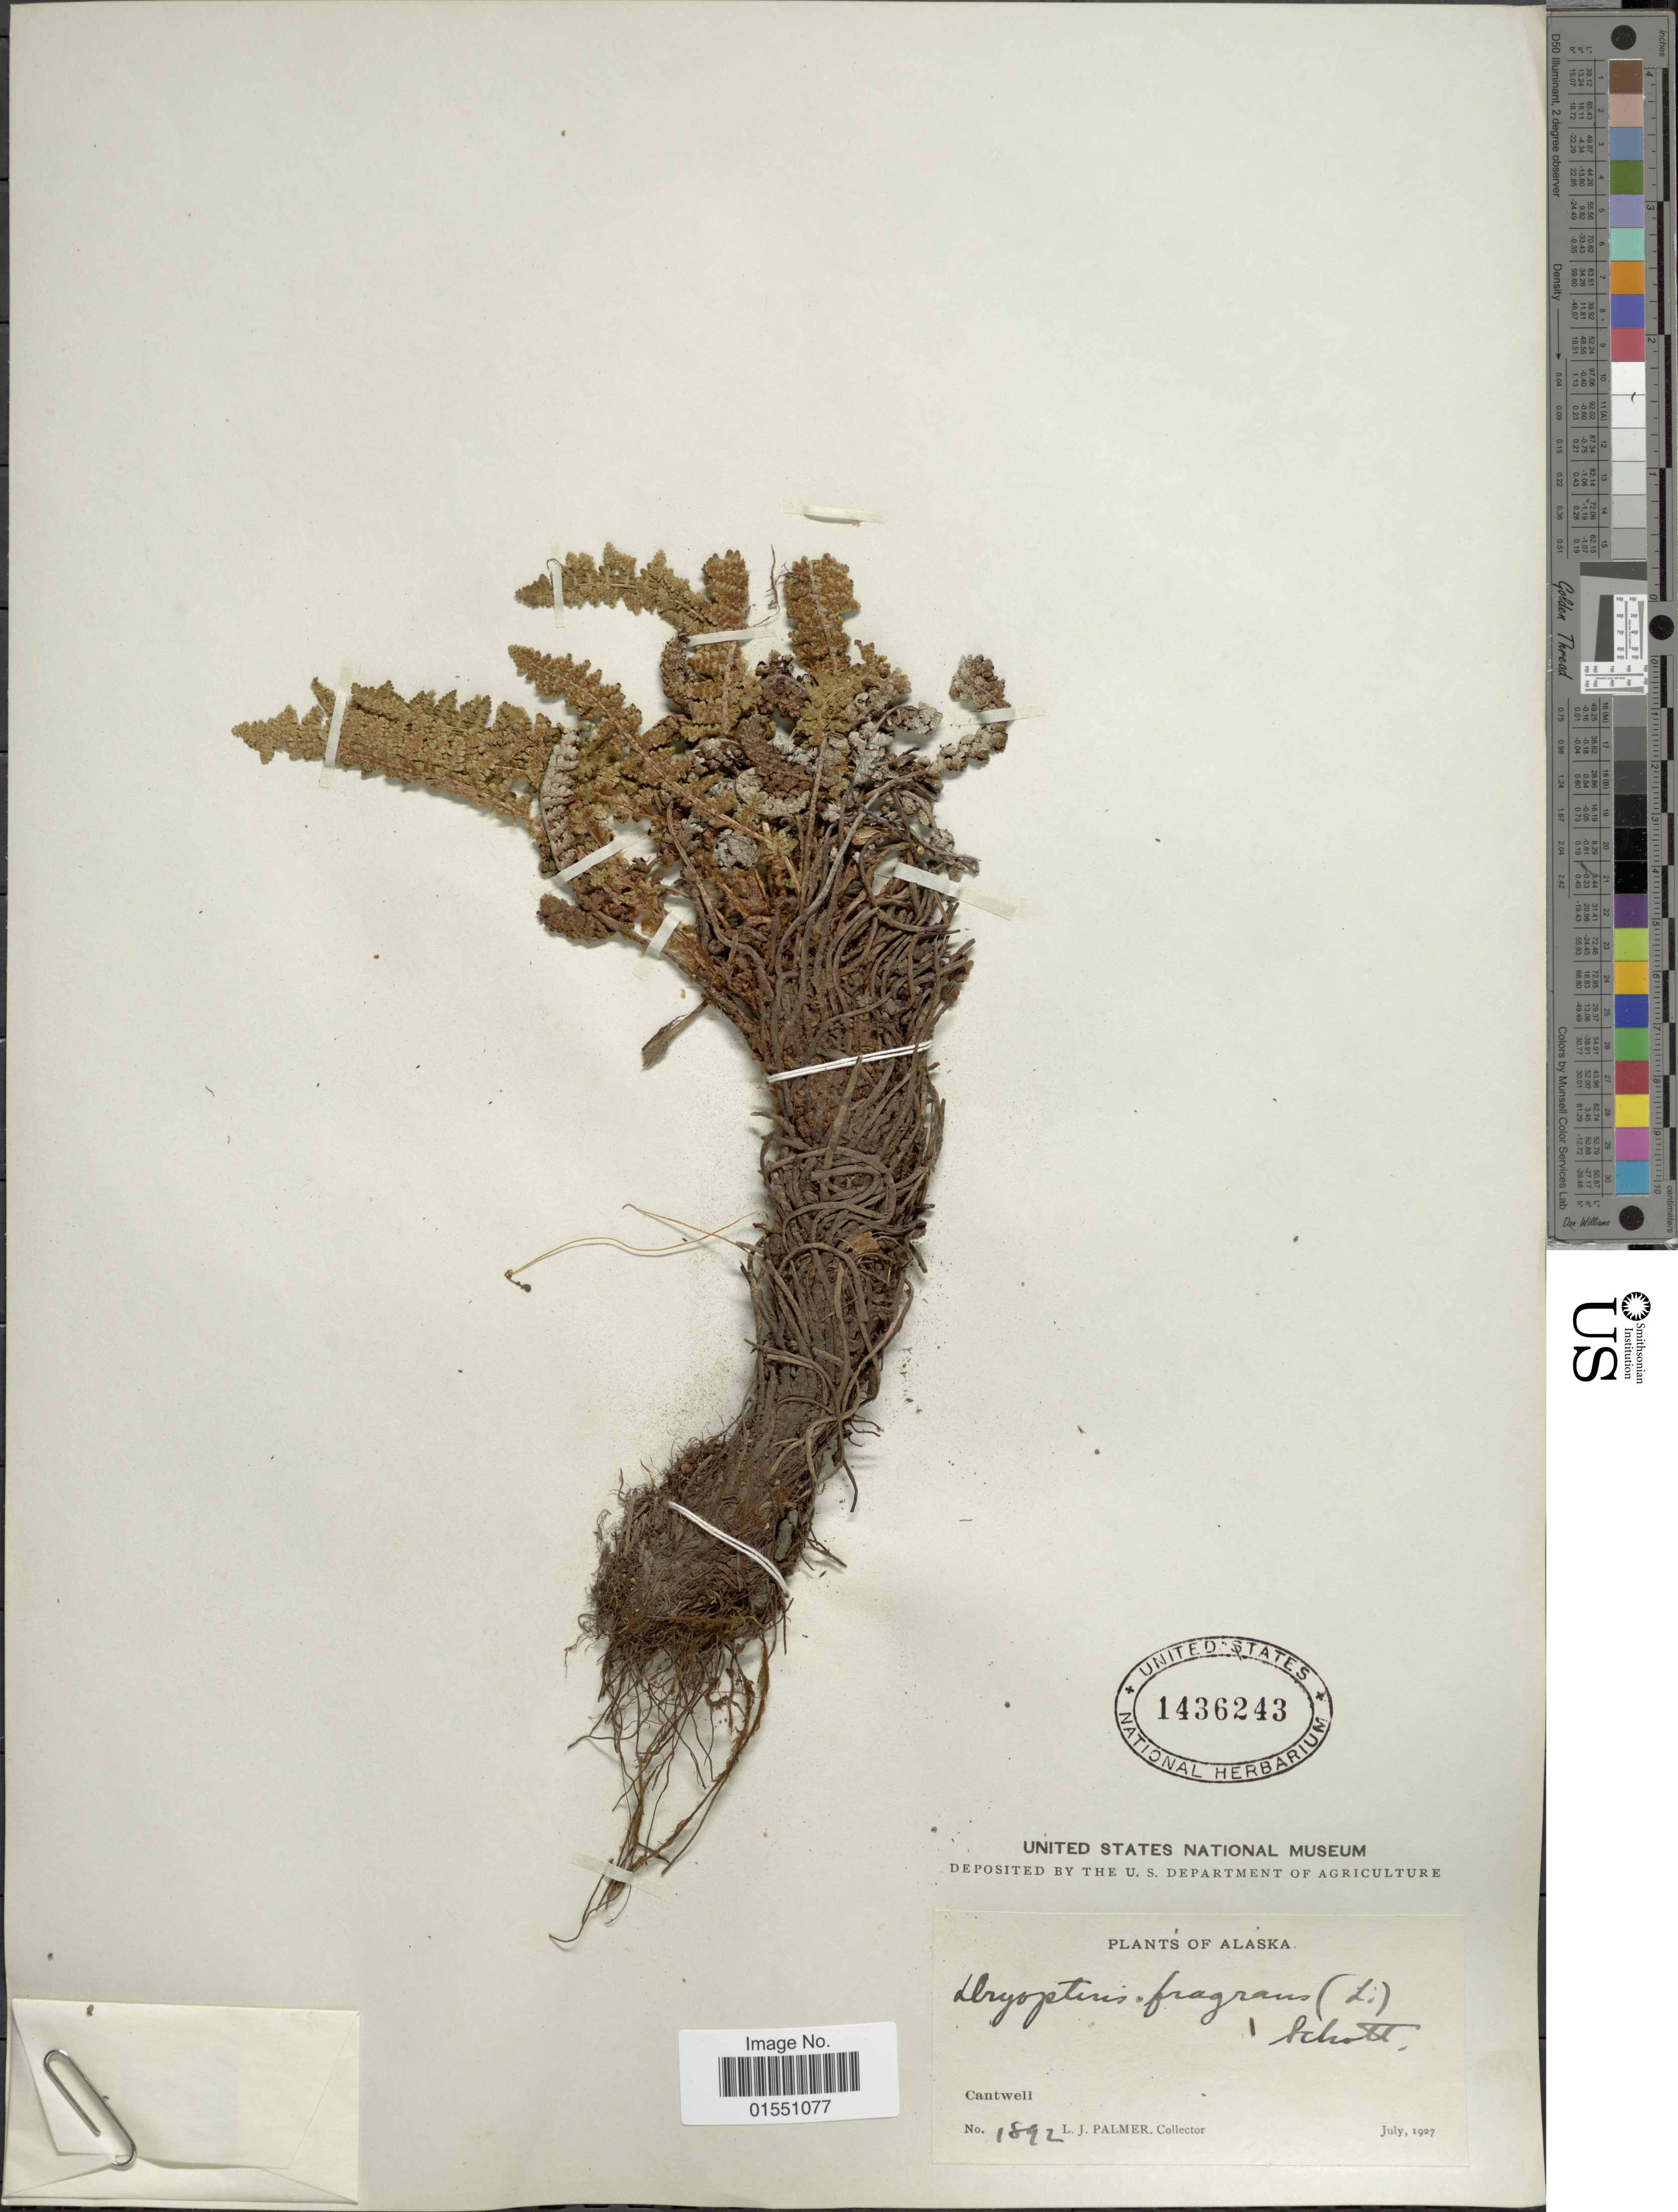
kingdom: Plantae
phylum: Tracheophyta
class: Polypodiopsida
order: Polypodiales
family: Dryopteridaceae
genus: Dryopteris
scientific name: Dryopteris fragrans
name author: (L.) Schott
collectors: L. J. Palmer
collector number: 1892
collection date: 1927-07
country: United States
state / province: Alaska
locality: Cantwell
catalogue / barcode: US 1436243